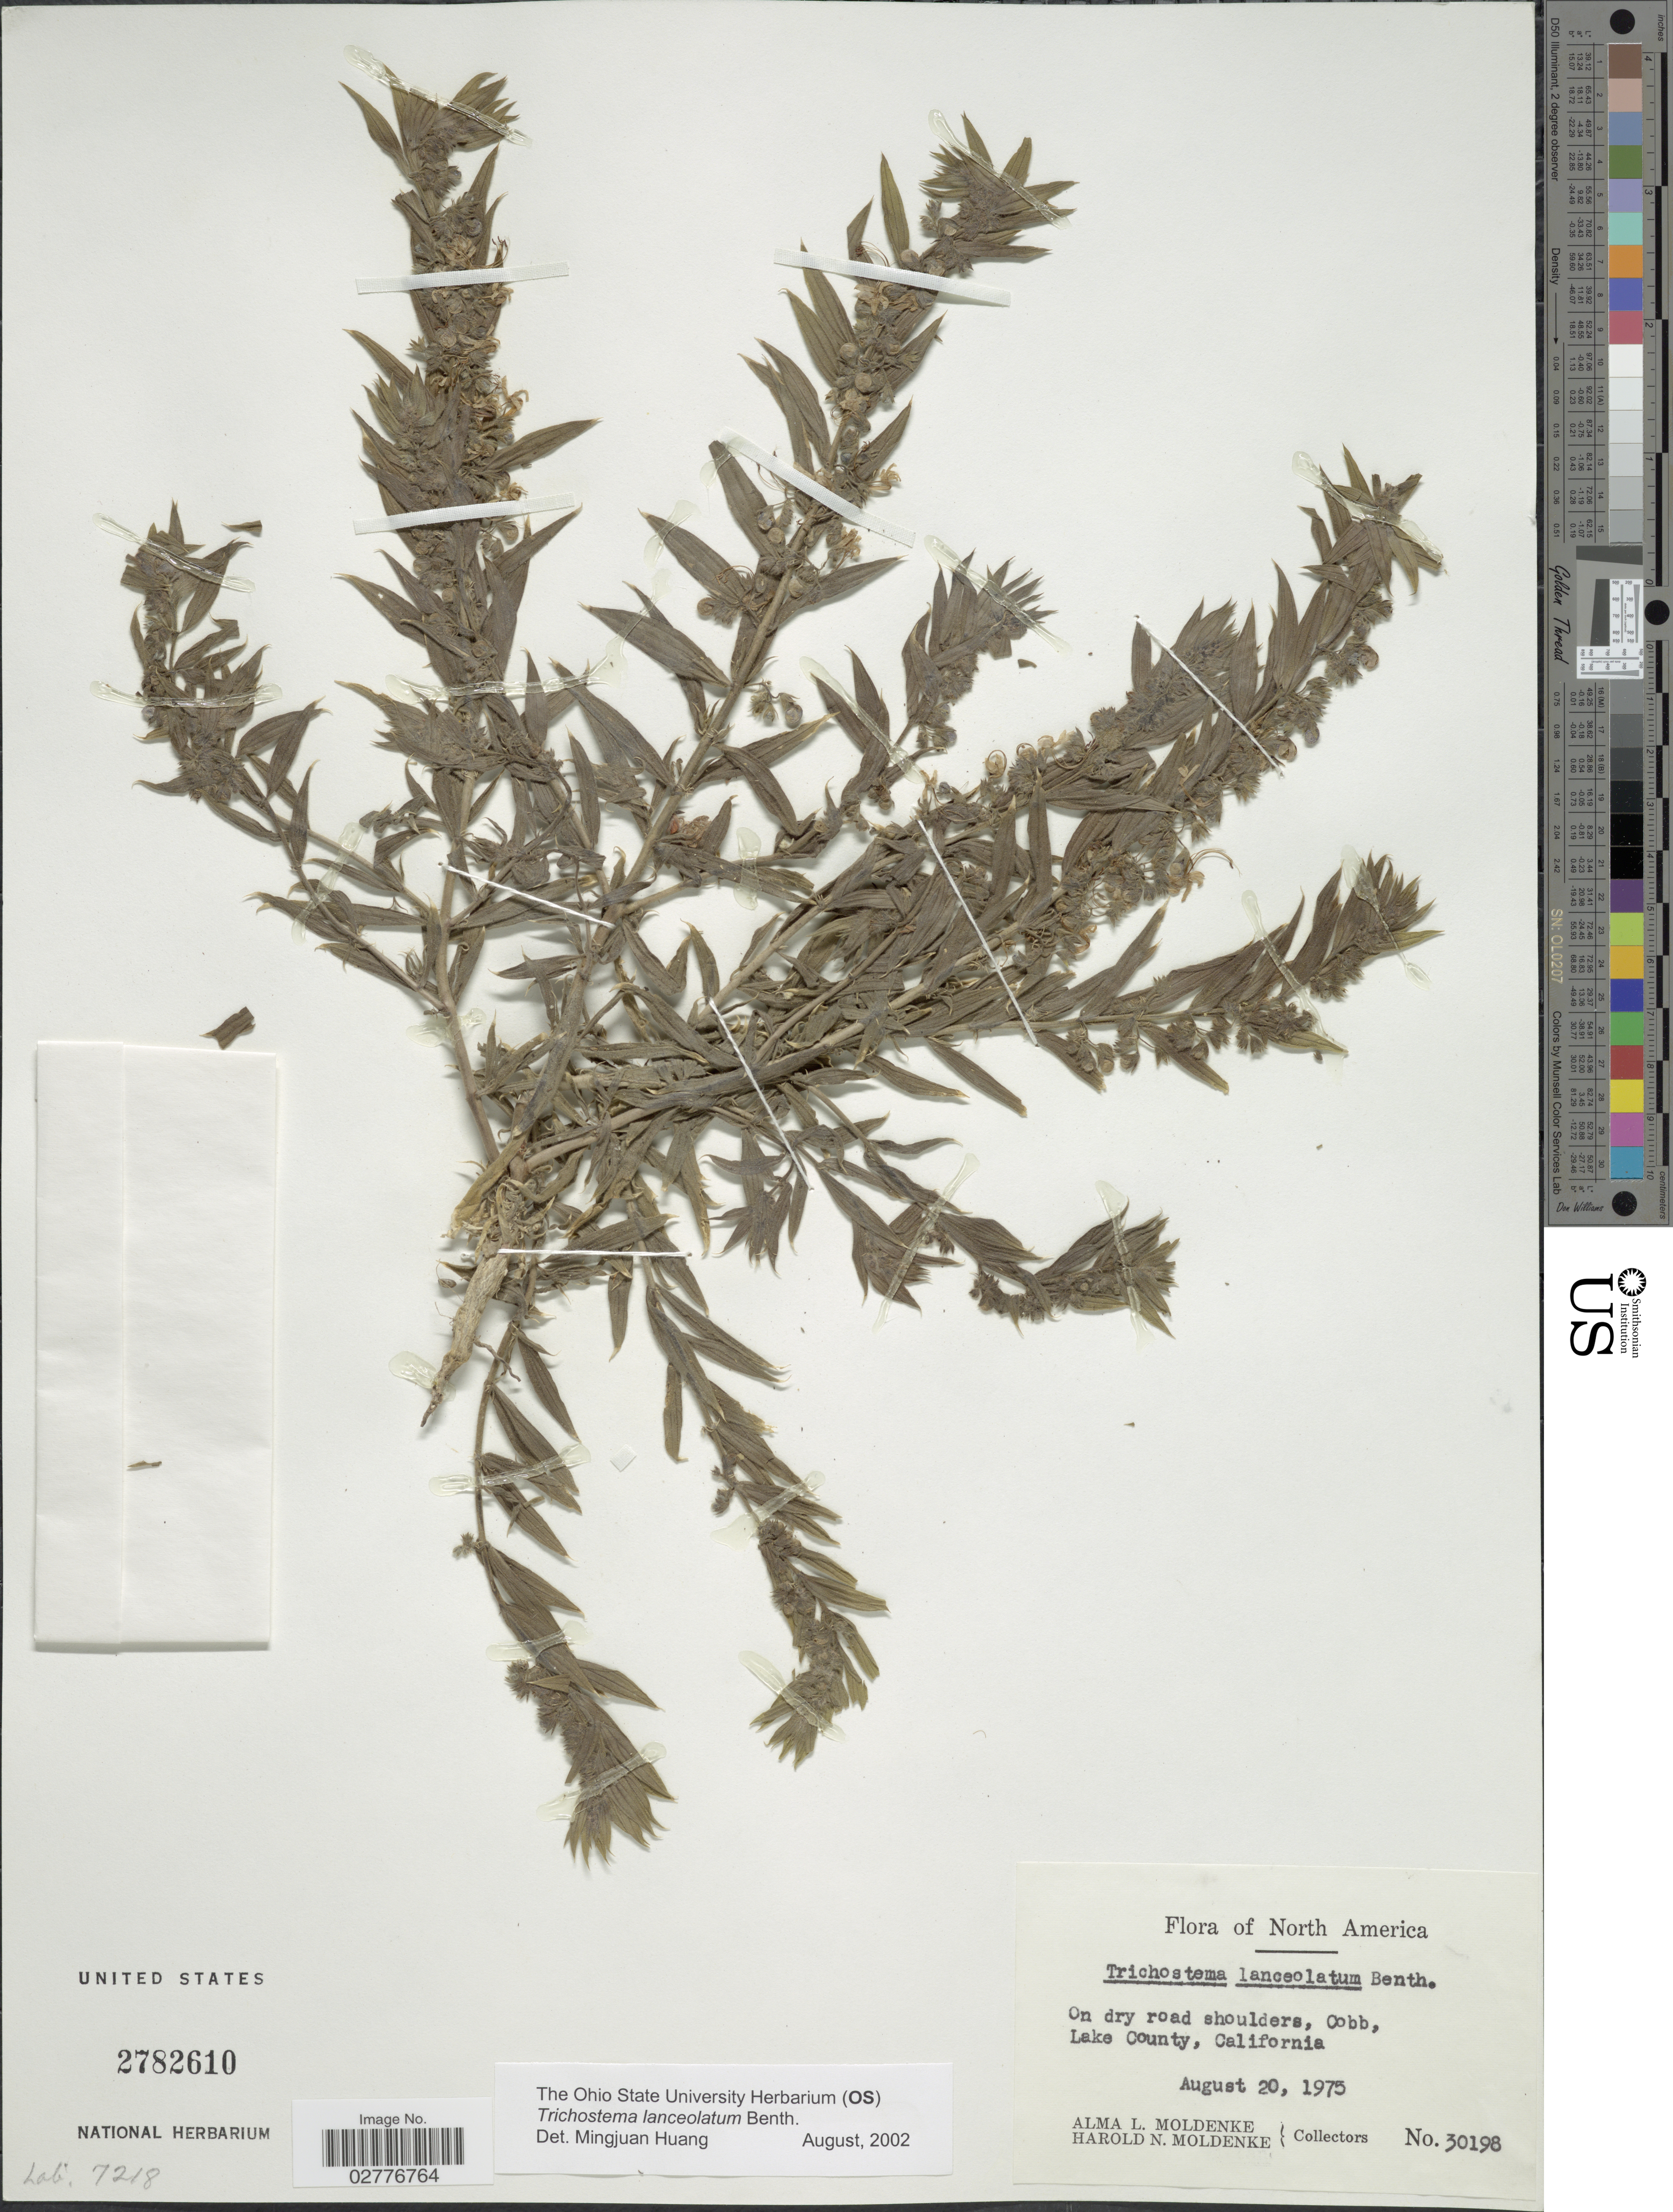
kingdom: Plantae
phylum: Tracheophyta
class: Magnoliopsida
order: Lamiales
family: Lamiaceae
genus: Trichostema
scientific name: Trichostema lanceolatum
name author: Benth.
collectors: A. L. Moldenke & H. N. Moldenke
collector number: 30198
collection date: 1975-08-20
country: United States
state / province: California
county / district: Lake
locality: On dry road shoulders, Cobb, Lake County.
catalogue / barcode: US 2782610